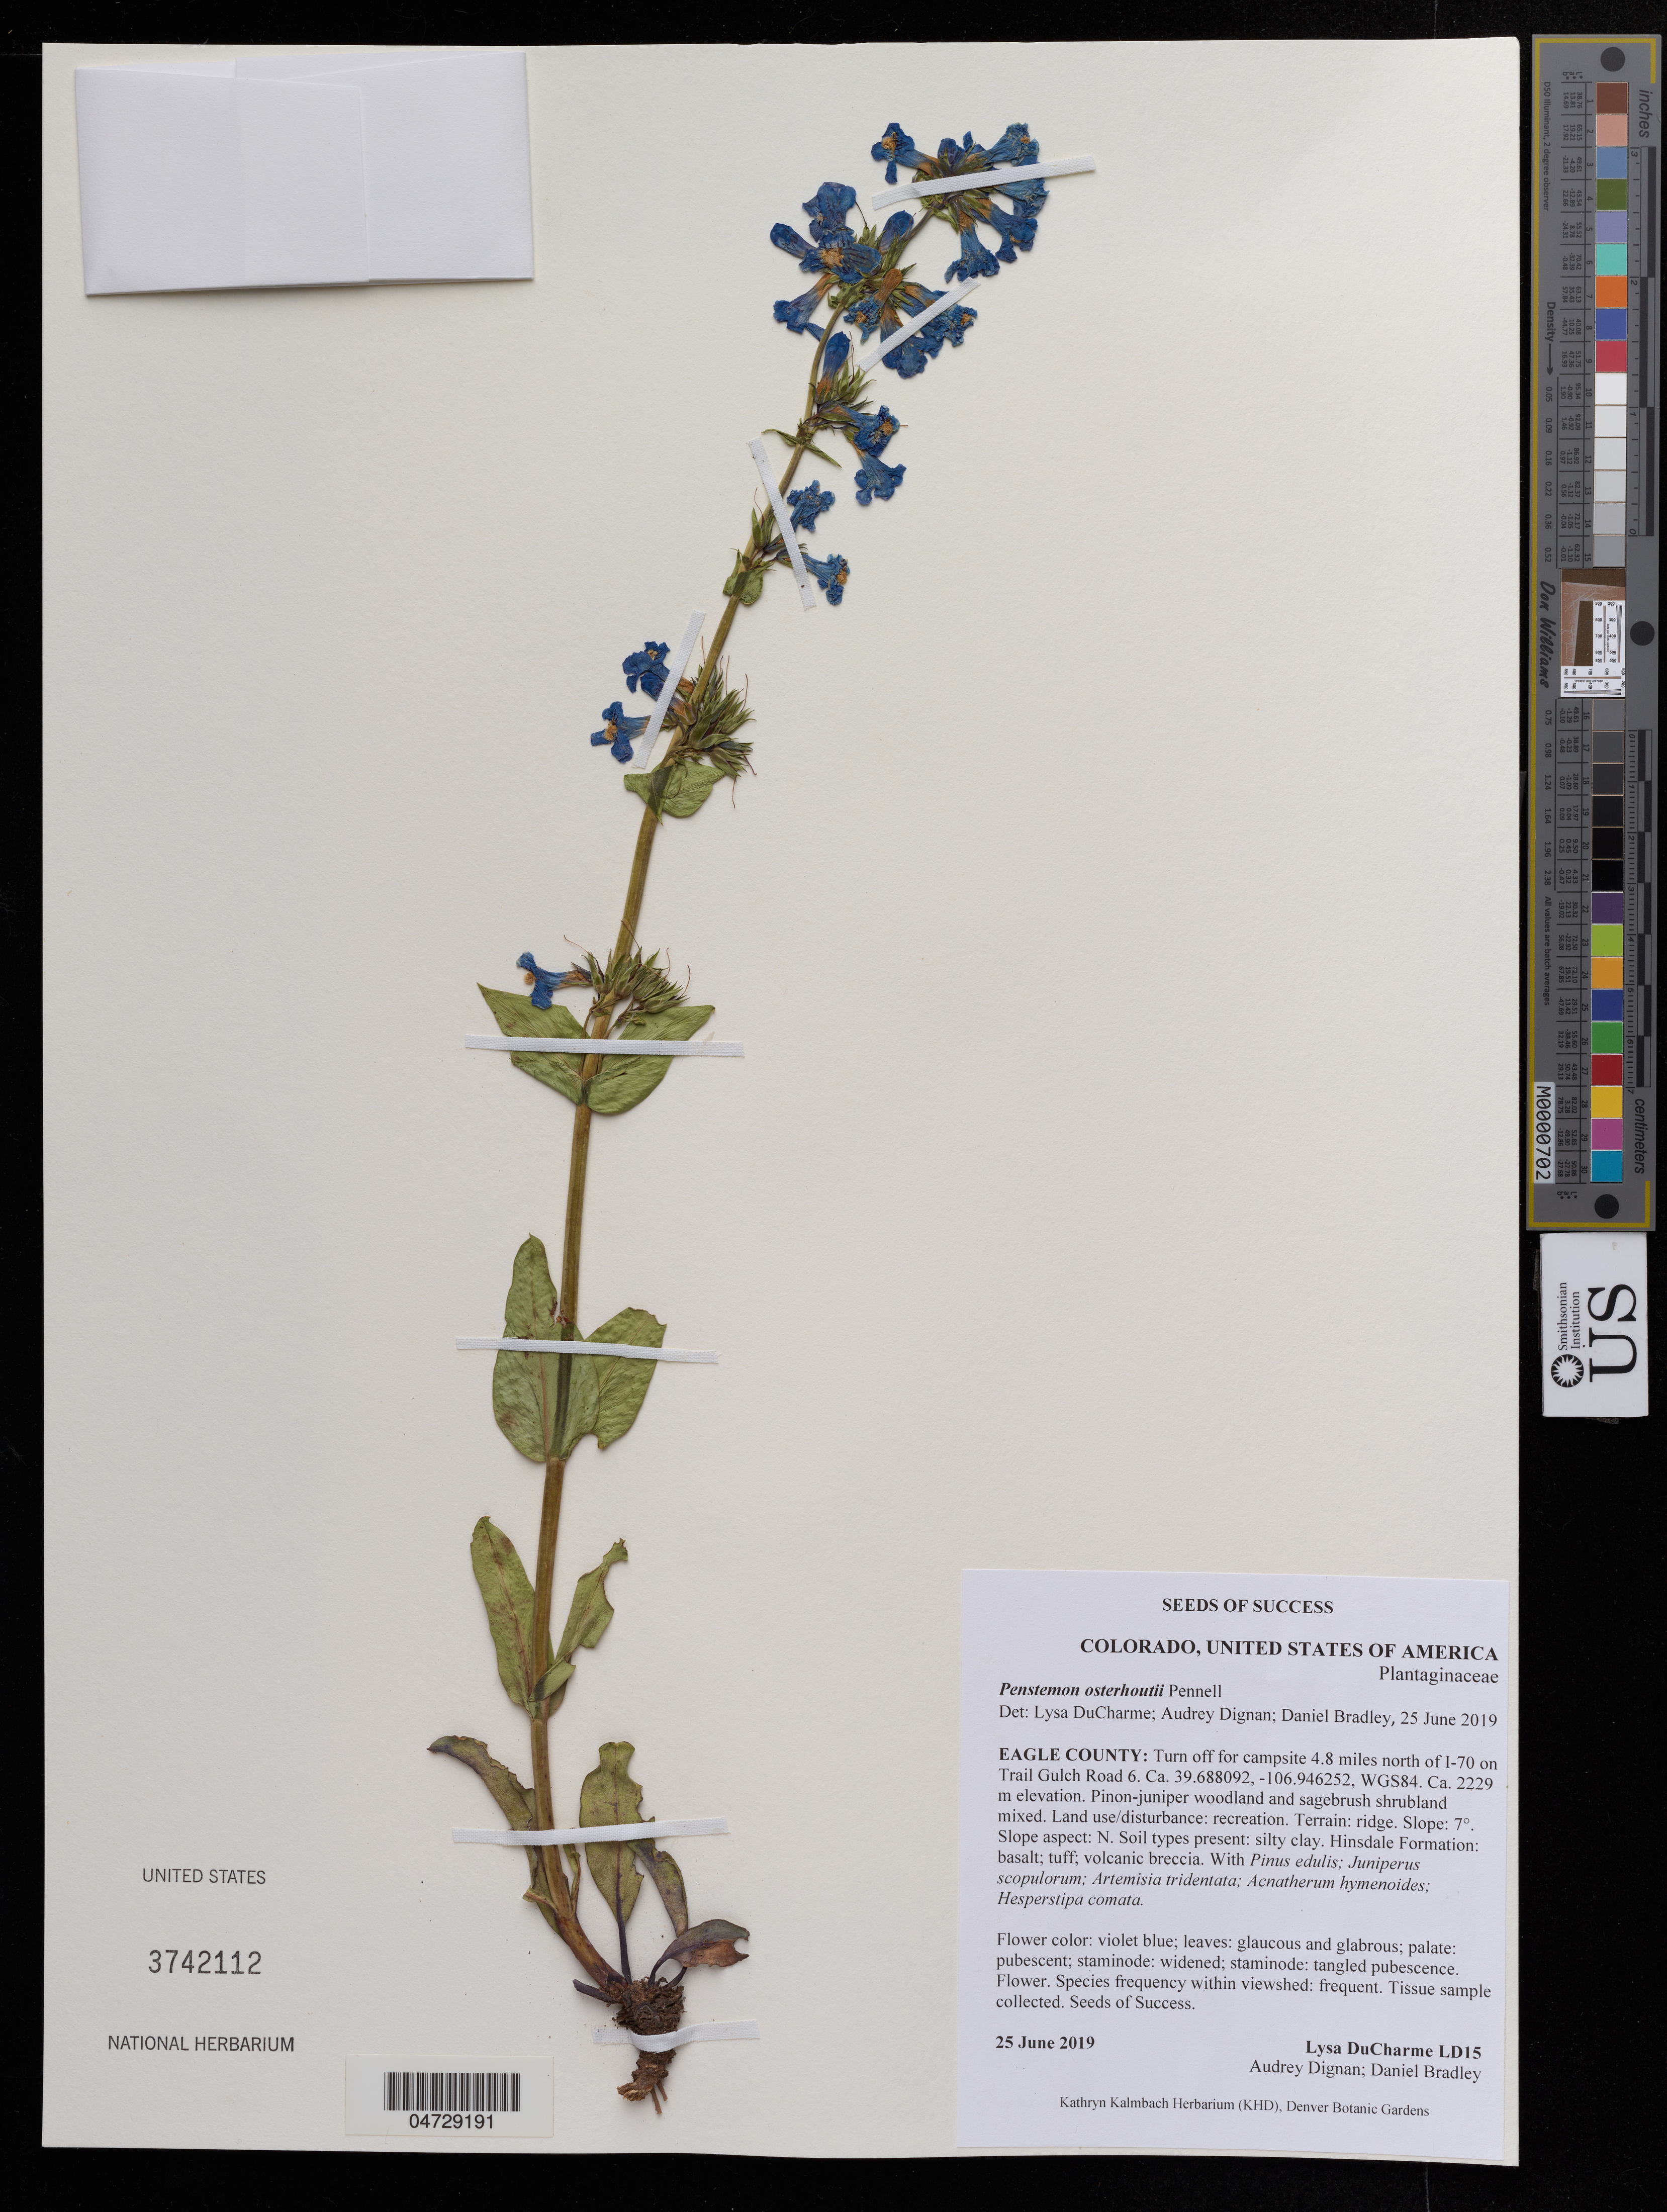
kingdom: Plantae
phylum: Tracheophyta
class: Magnoliopsida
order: Lamiales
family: Plantaginaceae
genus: Penstemon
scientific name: Penstemon osterhoutii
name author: Pennell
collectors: L. DuCharme, A. Dignan & D. Bradley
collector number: LD15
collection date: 2019-06-25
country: United States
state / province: Colorado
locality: Eagle County: Turn off for campsite 4.8 miles north of I-70 on Trail Gulch Road 6.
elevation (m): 2229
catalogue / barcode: US 3742112